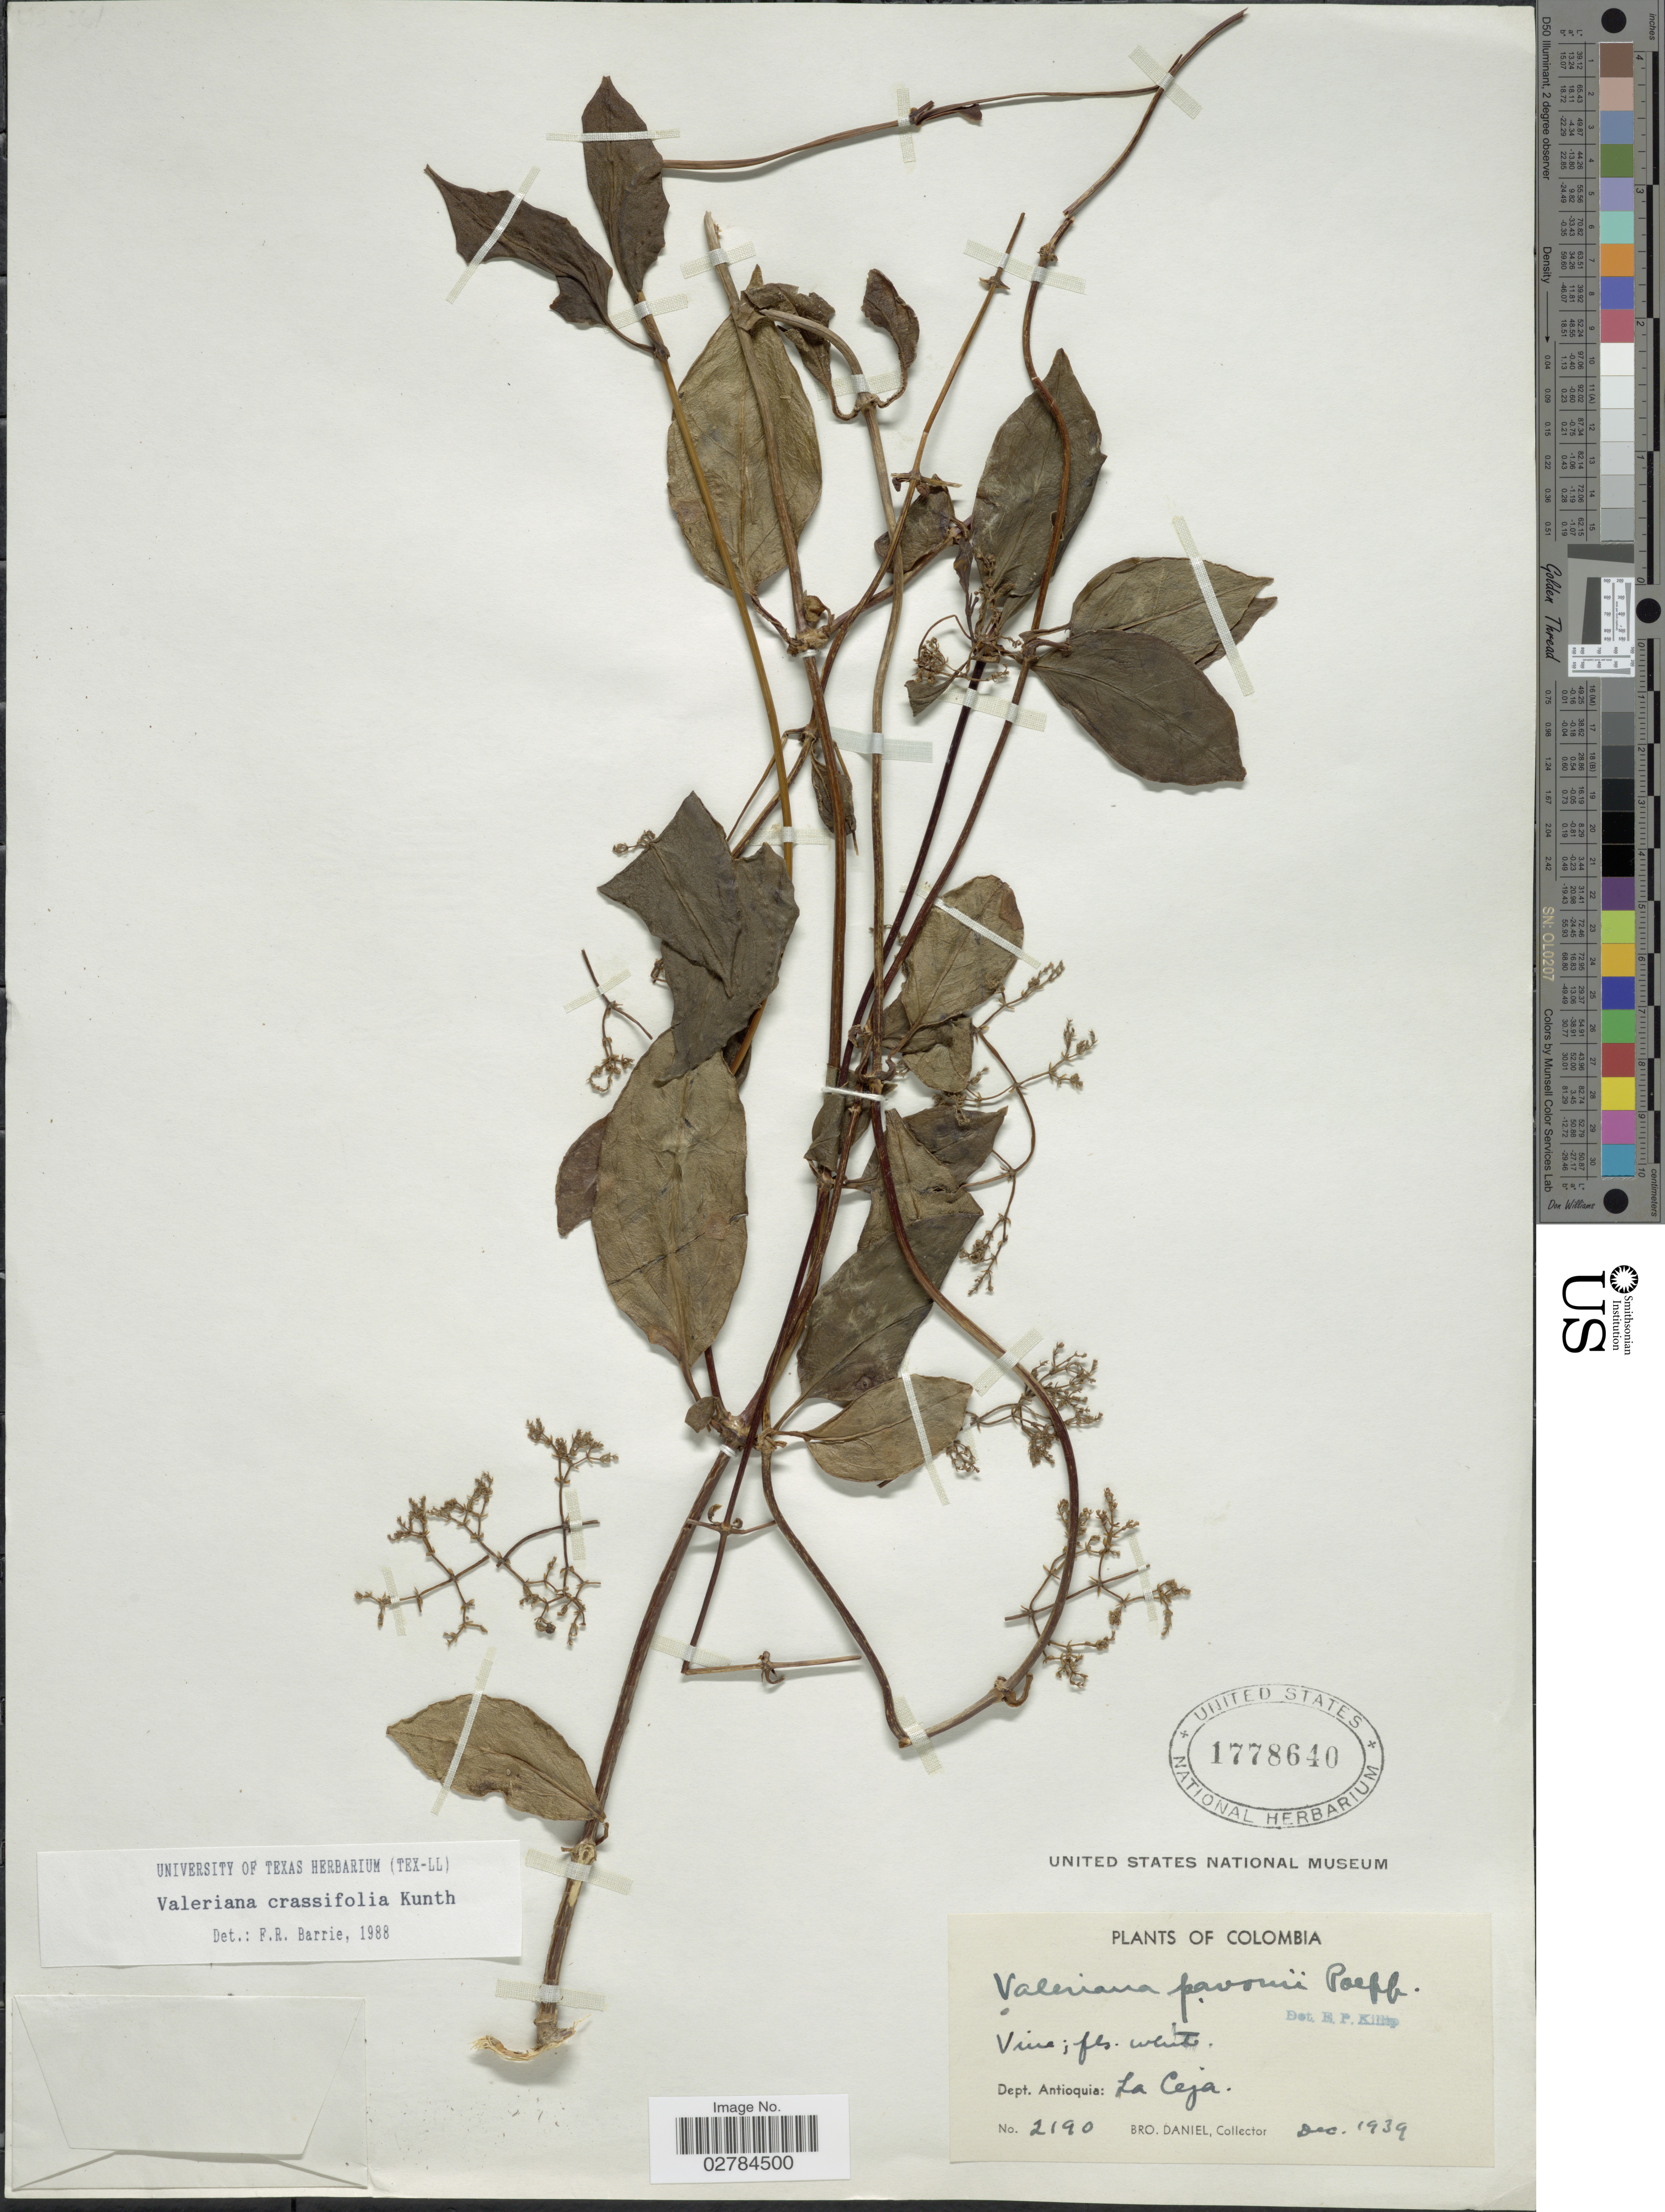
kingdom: Plantae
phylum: Tracheophyta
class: Magnoliopsida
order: Dipsacales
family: Caprifoliaceae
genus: Valeriana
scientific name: Valeriana crassifolia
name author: Kunth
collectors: Bro. Daniel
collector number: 2190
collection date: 1939-12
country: Colombia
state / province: Antioquia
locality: Dept. Antioquia: La Ceja.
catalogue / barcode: US 1778640